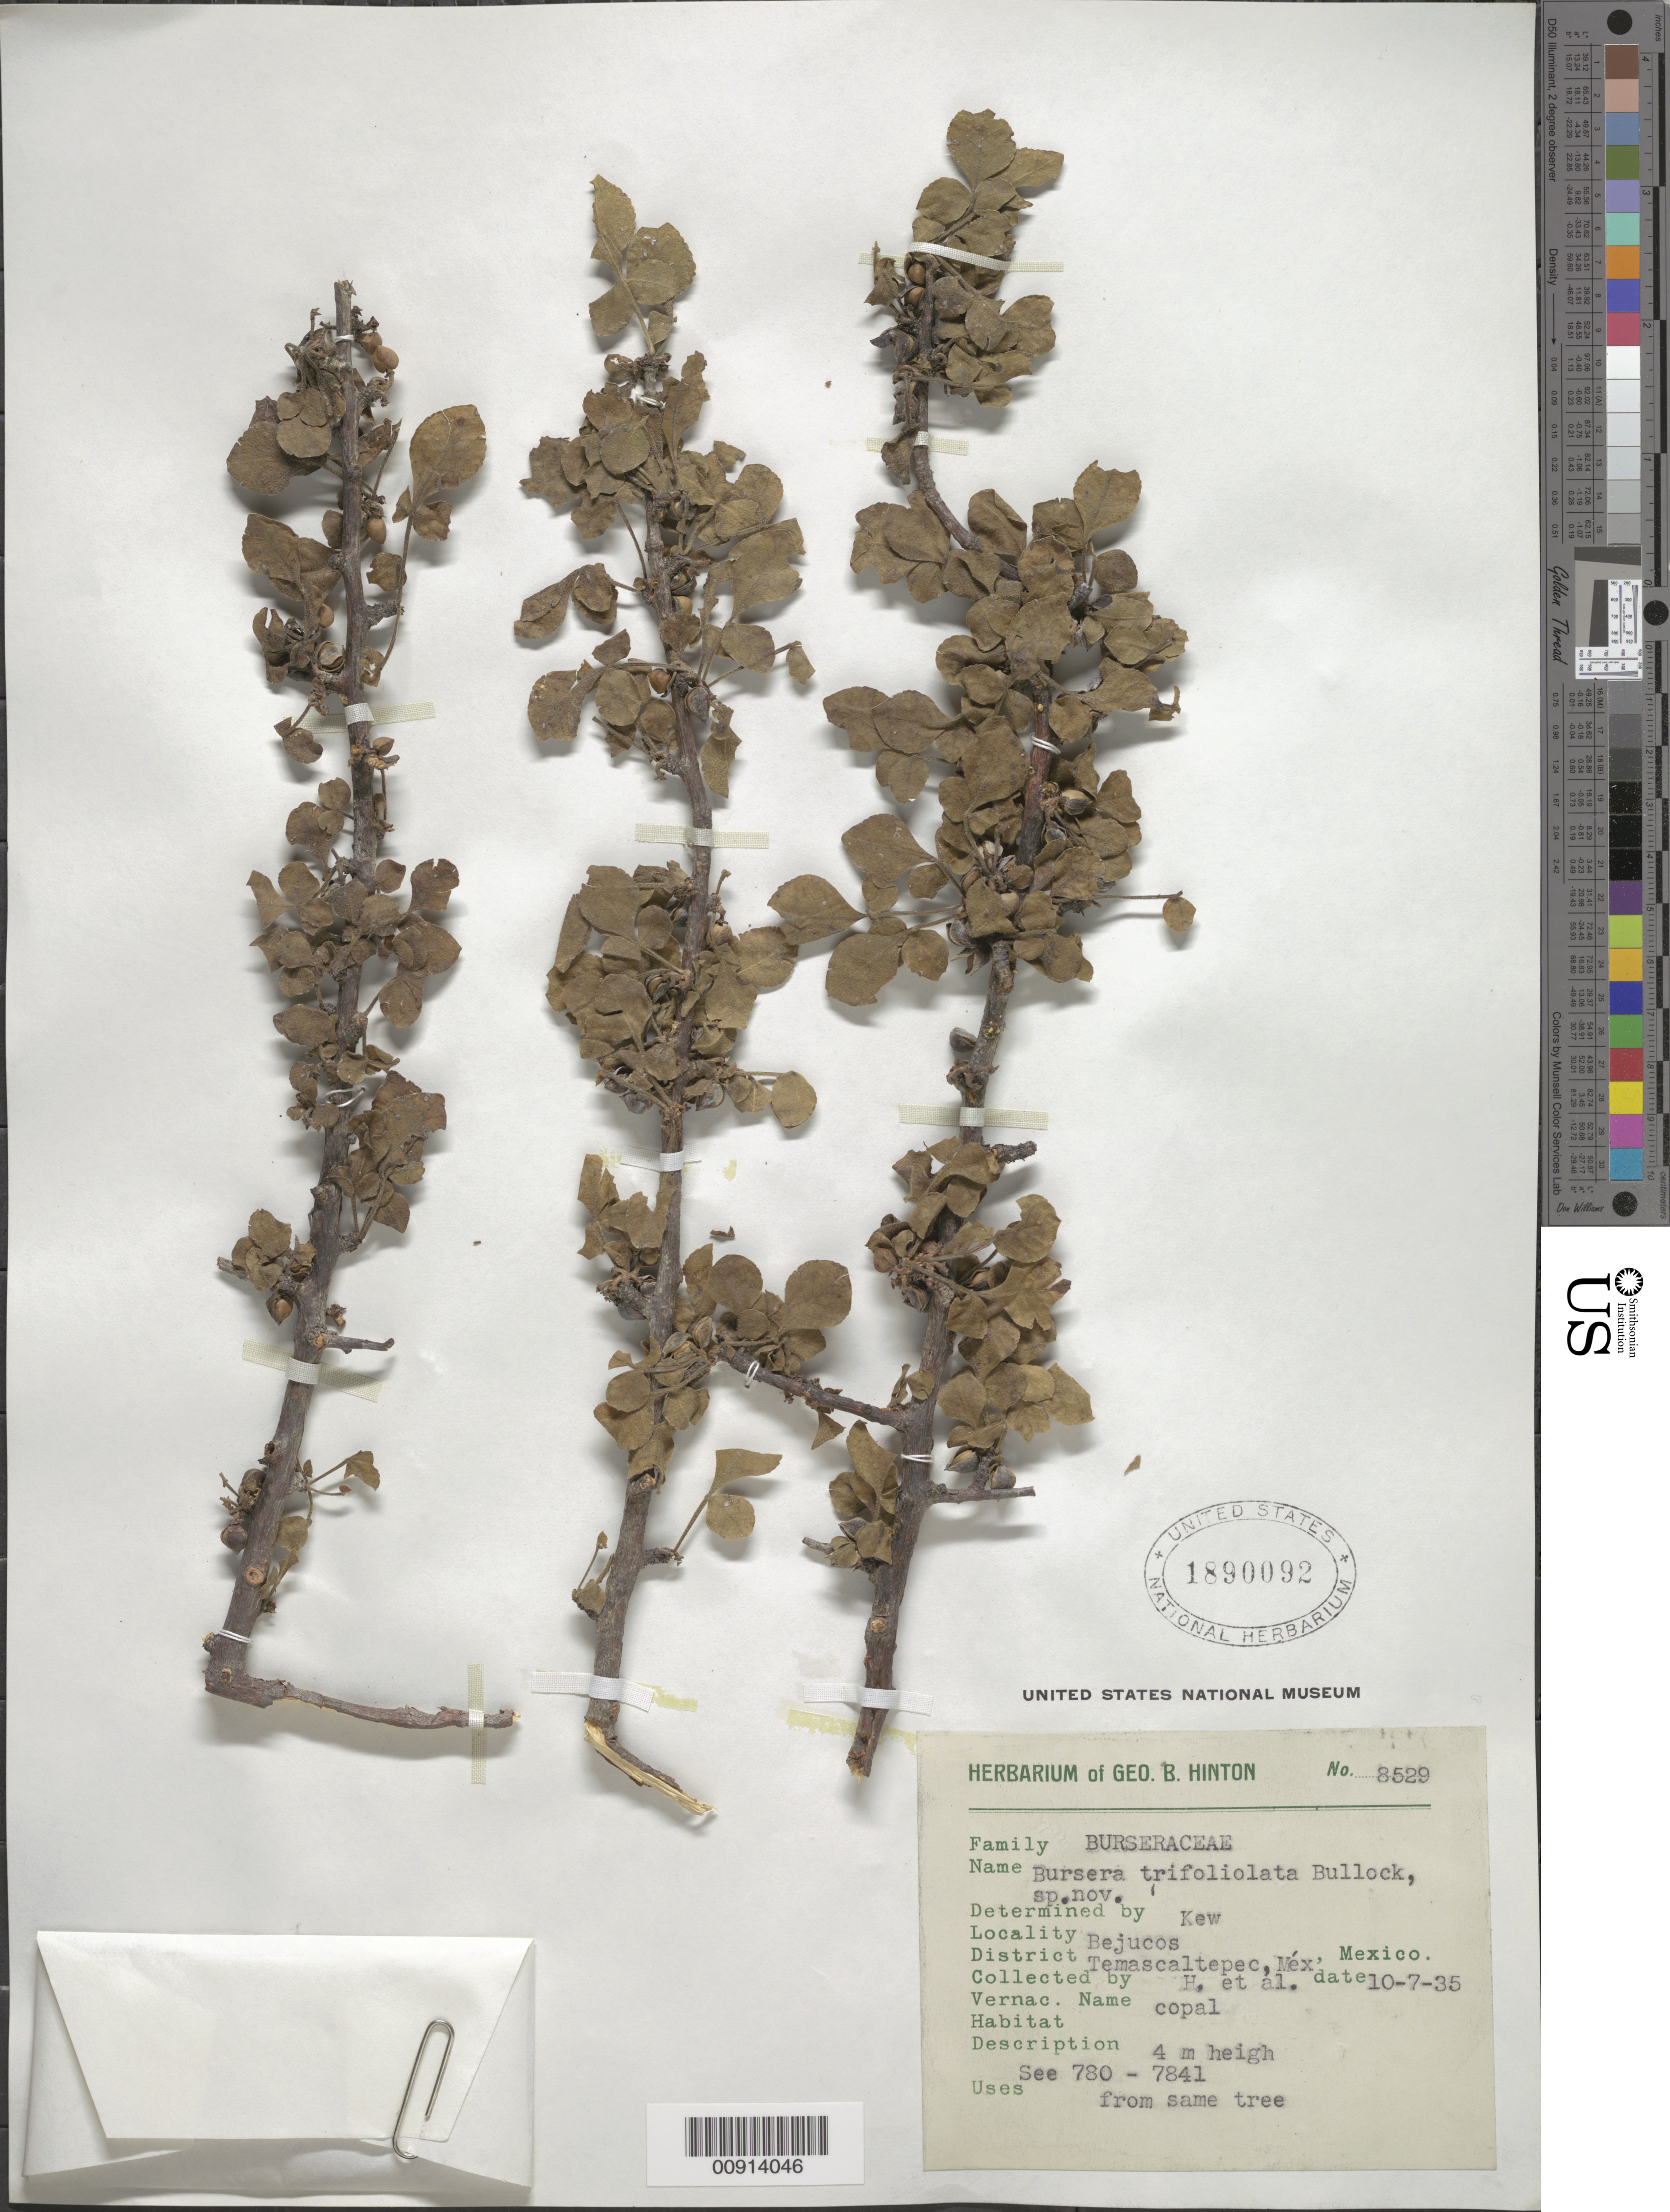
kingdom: Plantae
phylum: Tracheophyta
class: Magnoliopsida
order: Sapindales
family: Burseraceae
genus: Bursera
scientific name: Bursera trifoliolata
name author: Bullock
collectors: G. B. Hinton & et al.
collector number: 8529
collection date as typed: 07 Oct 1935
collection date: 1935-10-07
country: Mexico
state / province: México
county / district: Temascaltepec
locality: Bejucos, District Temascaltepec, State of México.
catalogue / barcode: US 1890092